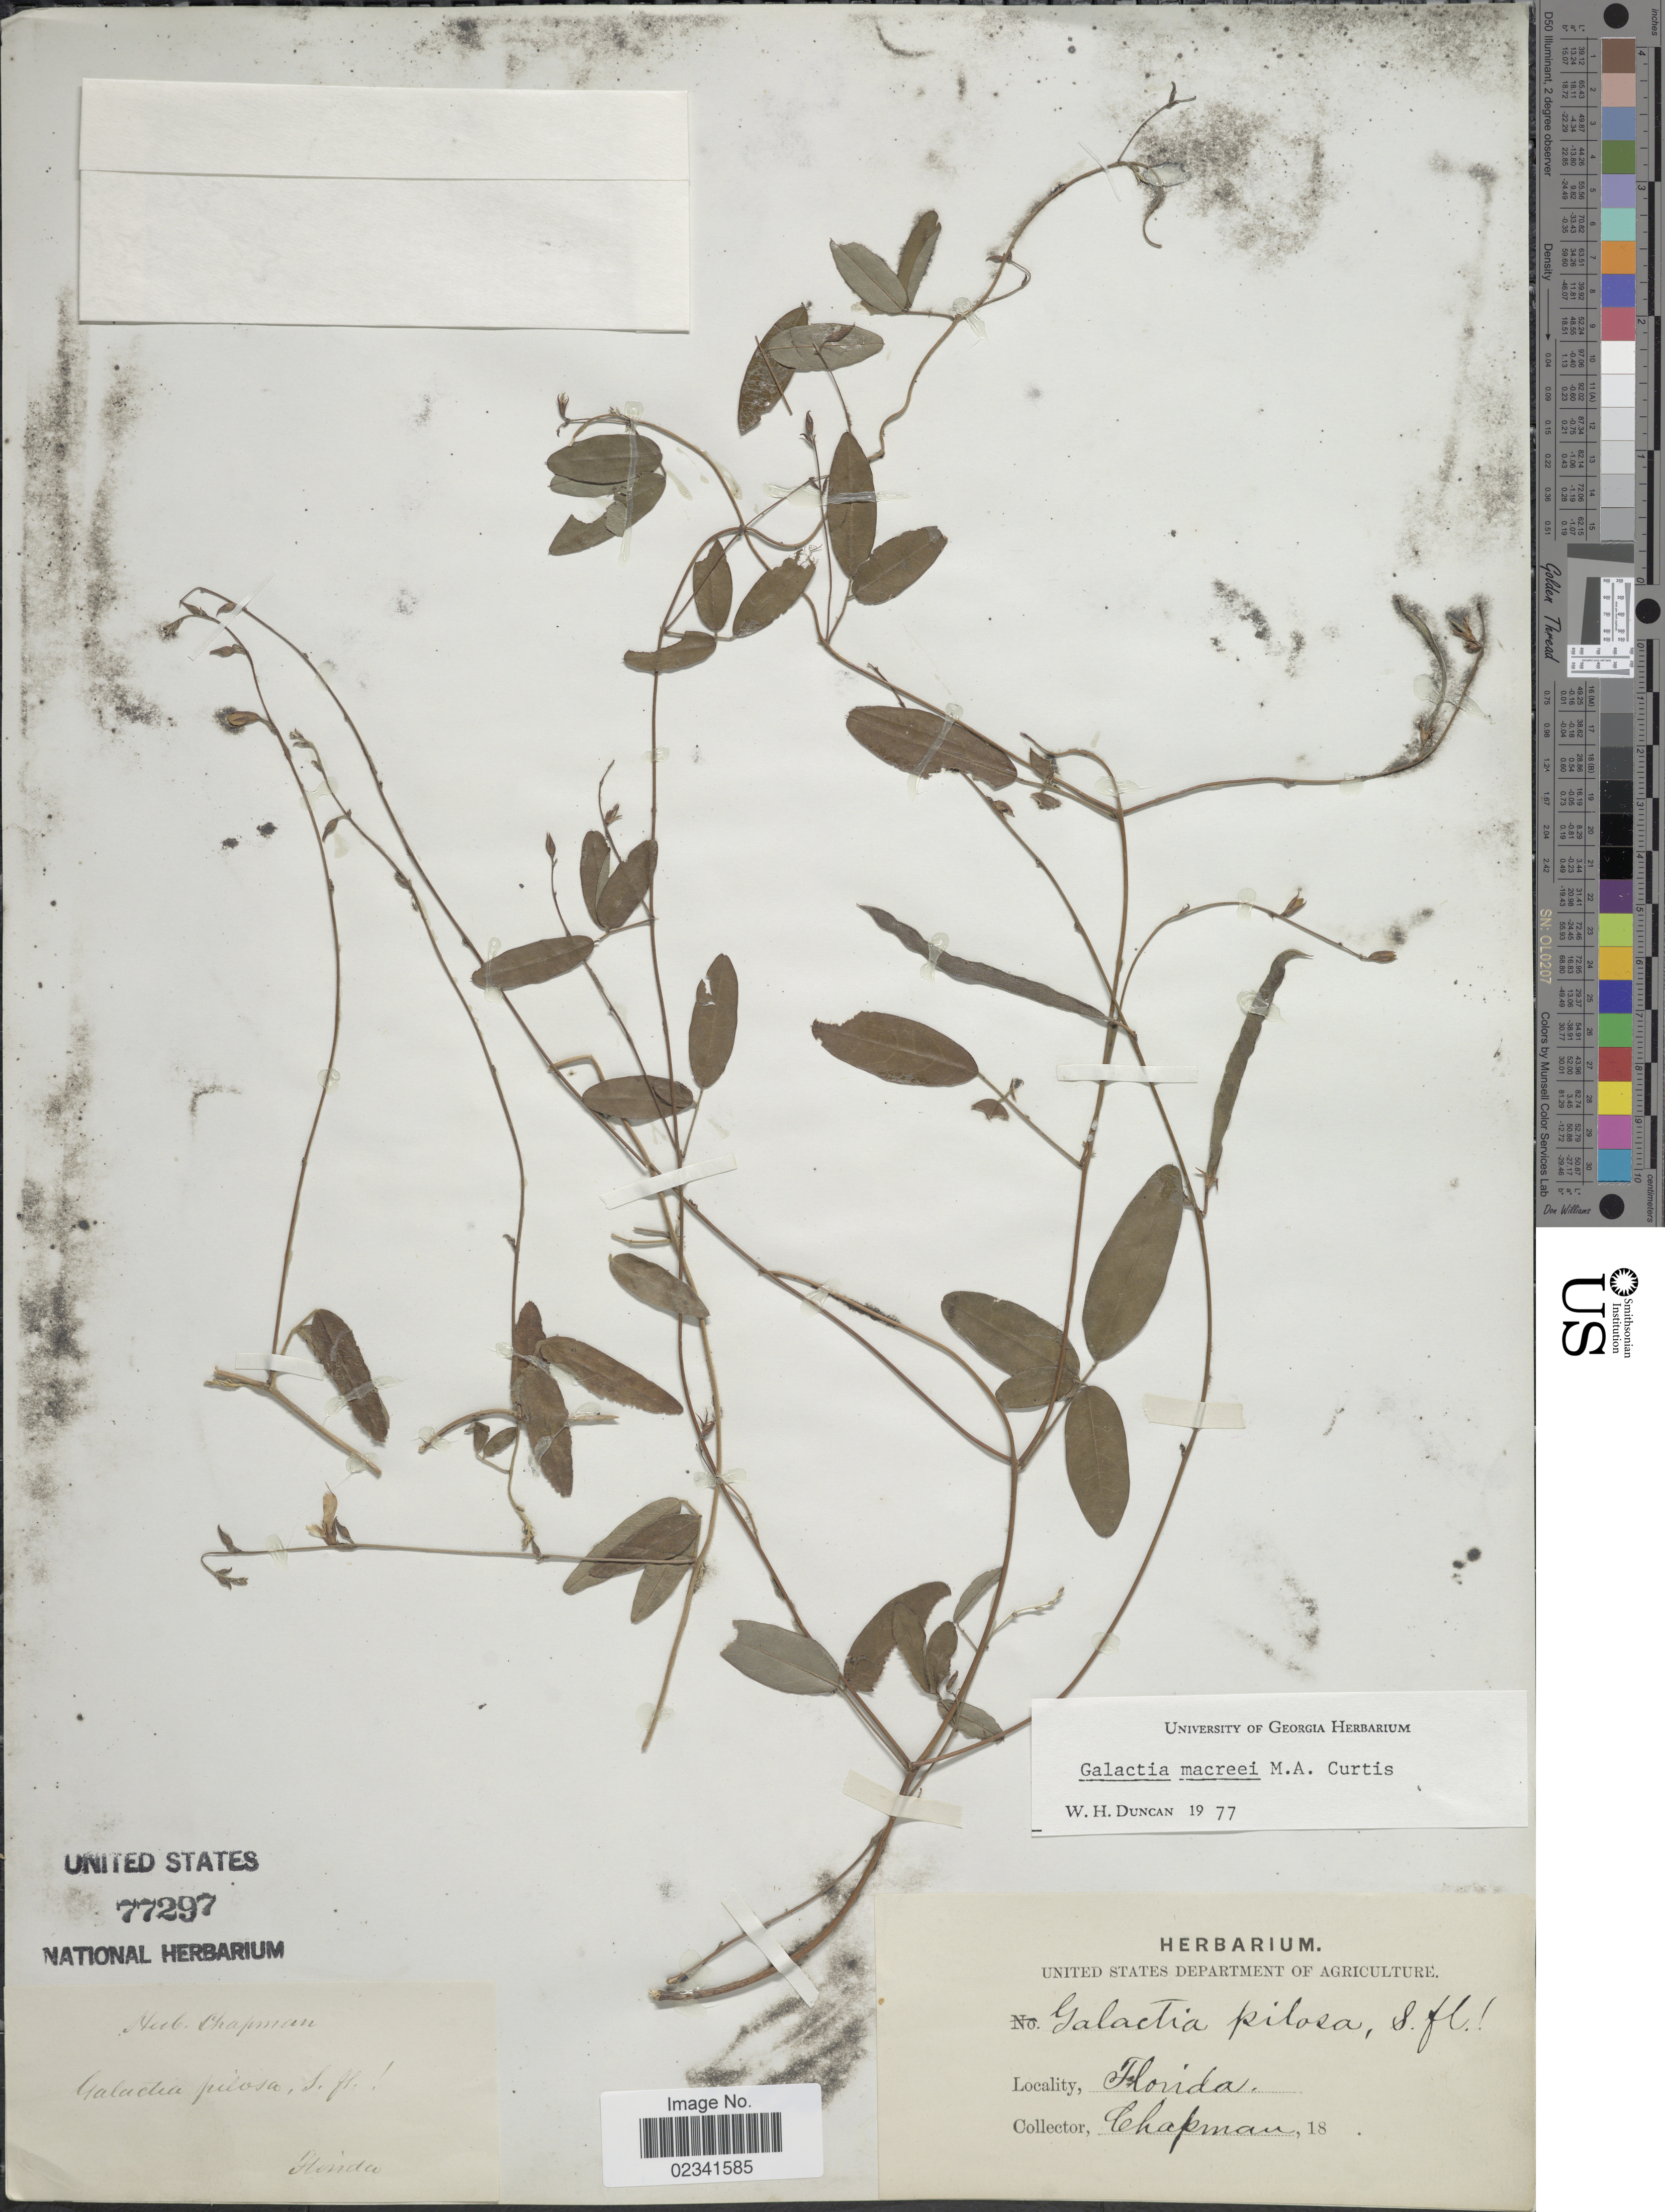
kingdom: Plantae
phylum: Tracheophyta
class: Magnoliopsida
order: Fabales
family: Fabaceae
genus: Galactia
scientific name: Galactia macreei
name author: M.A. Curtis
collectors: A. Chapman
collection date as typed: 18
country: United States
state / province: Florida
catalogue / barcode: US 77297